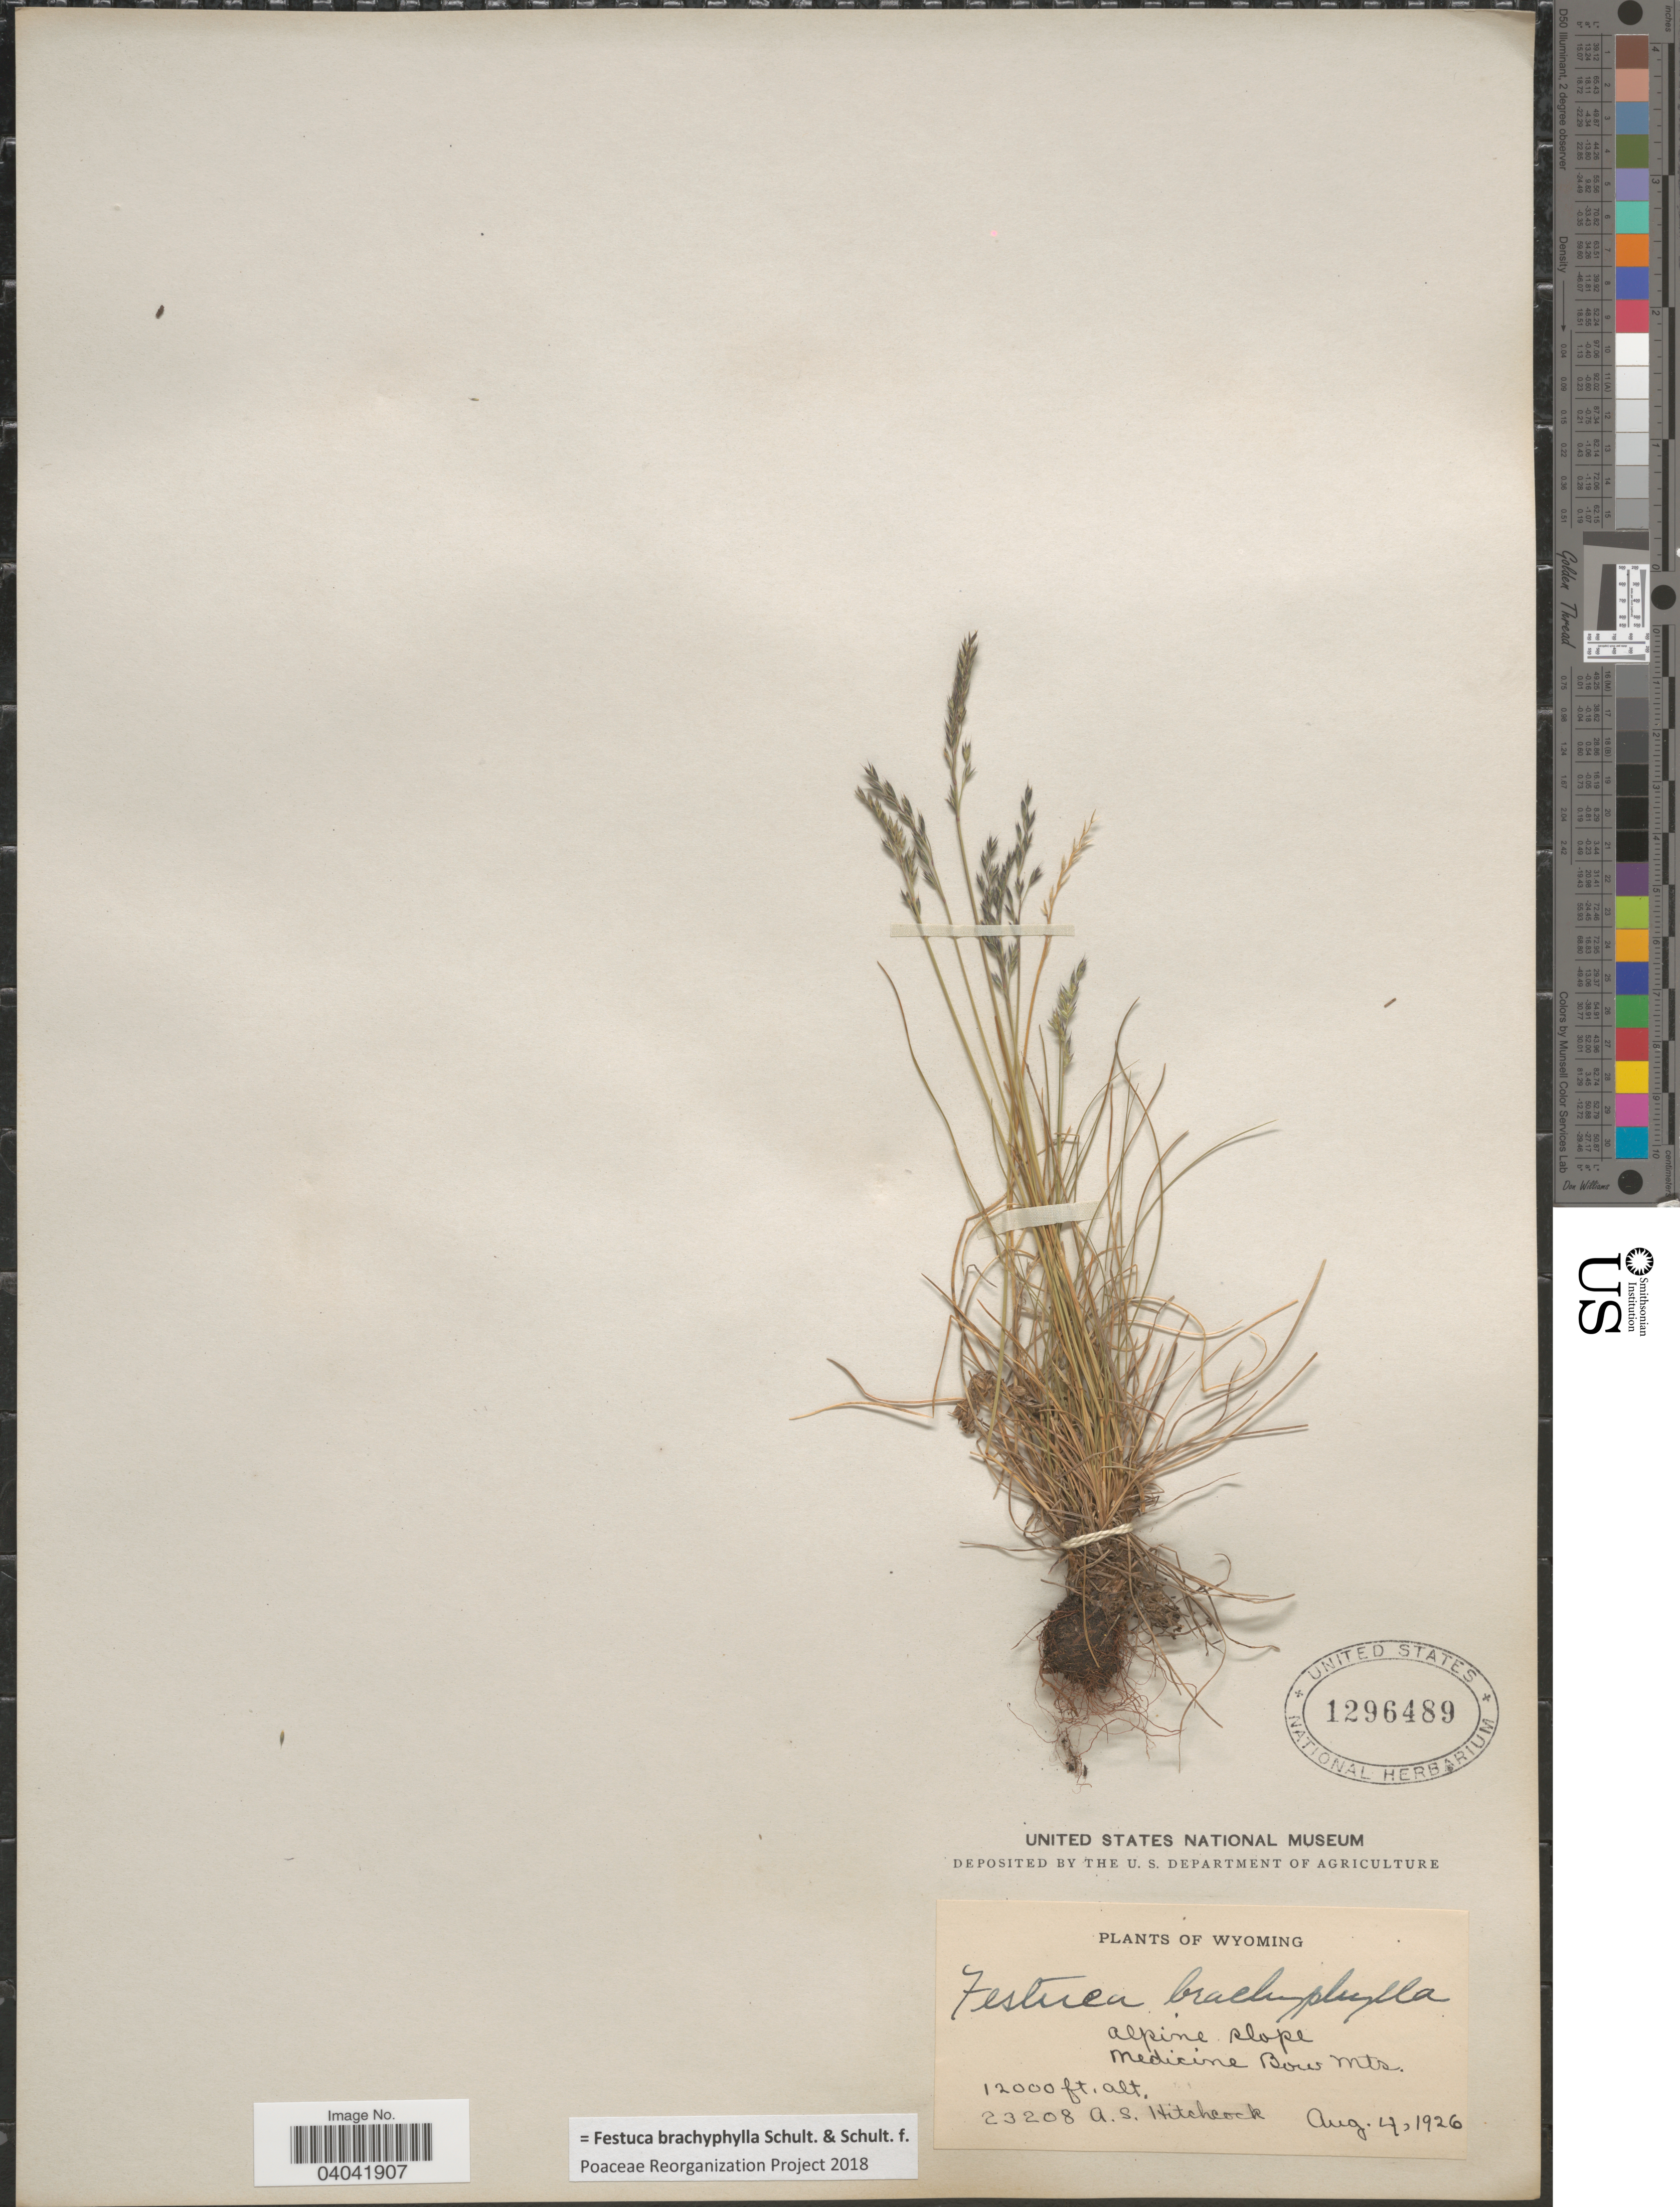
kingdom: Plantae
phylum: Tracheophyta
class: Liliopsida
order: Poales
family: Poaceae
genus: Festuca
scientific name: Festuca brachyphylla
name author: Schult. & Schult. f.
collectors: A. S. Hitchcock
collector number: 23208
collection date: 1926-08-04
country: United States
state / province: Wyoming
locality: Alpine slope. Medicine Bow Mts.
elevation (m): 3658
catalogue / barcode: US 1296489